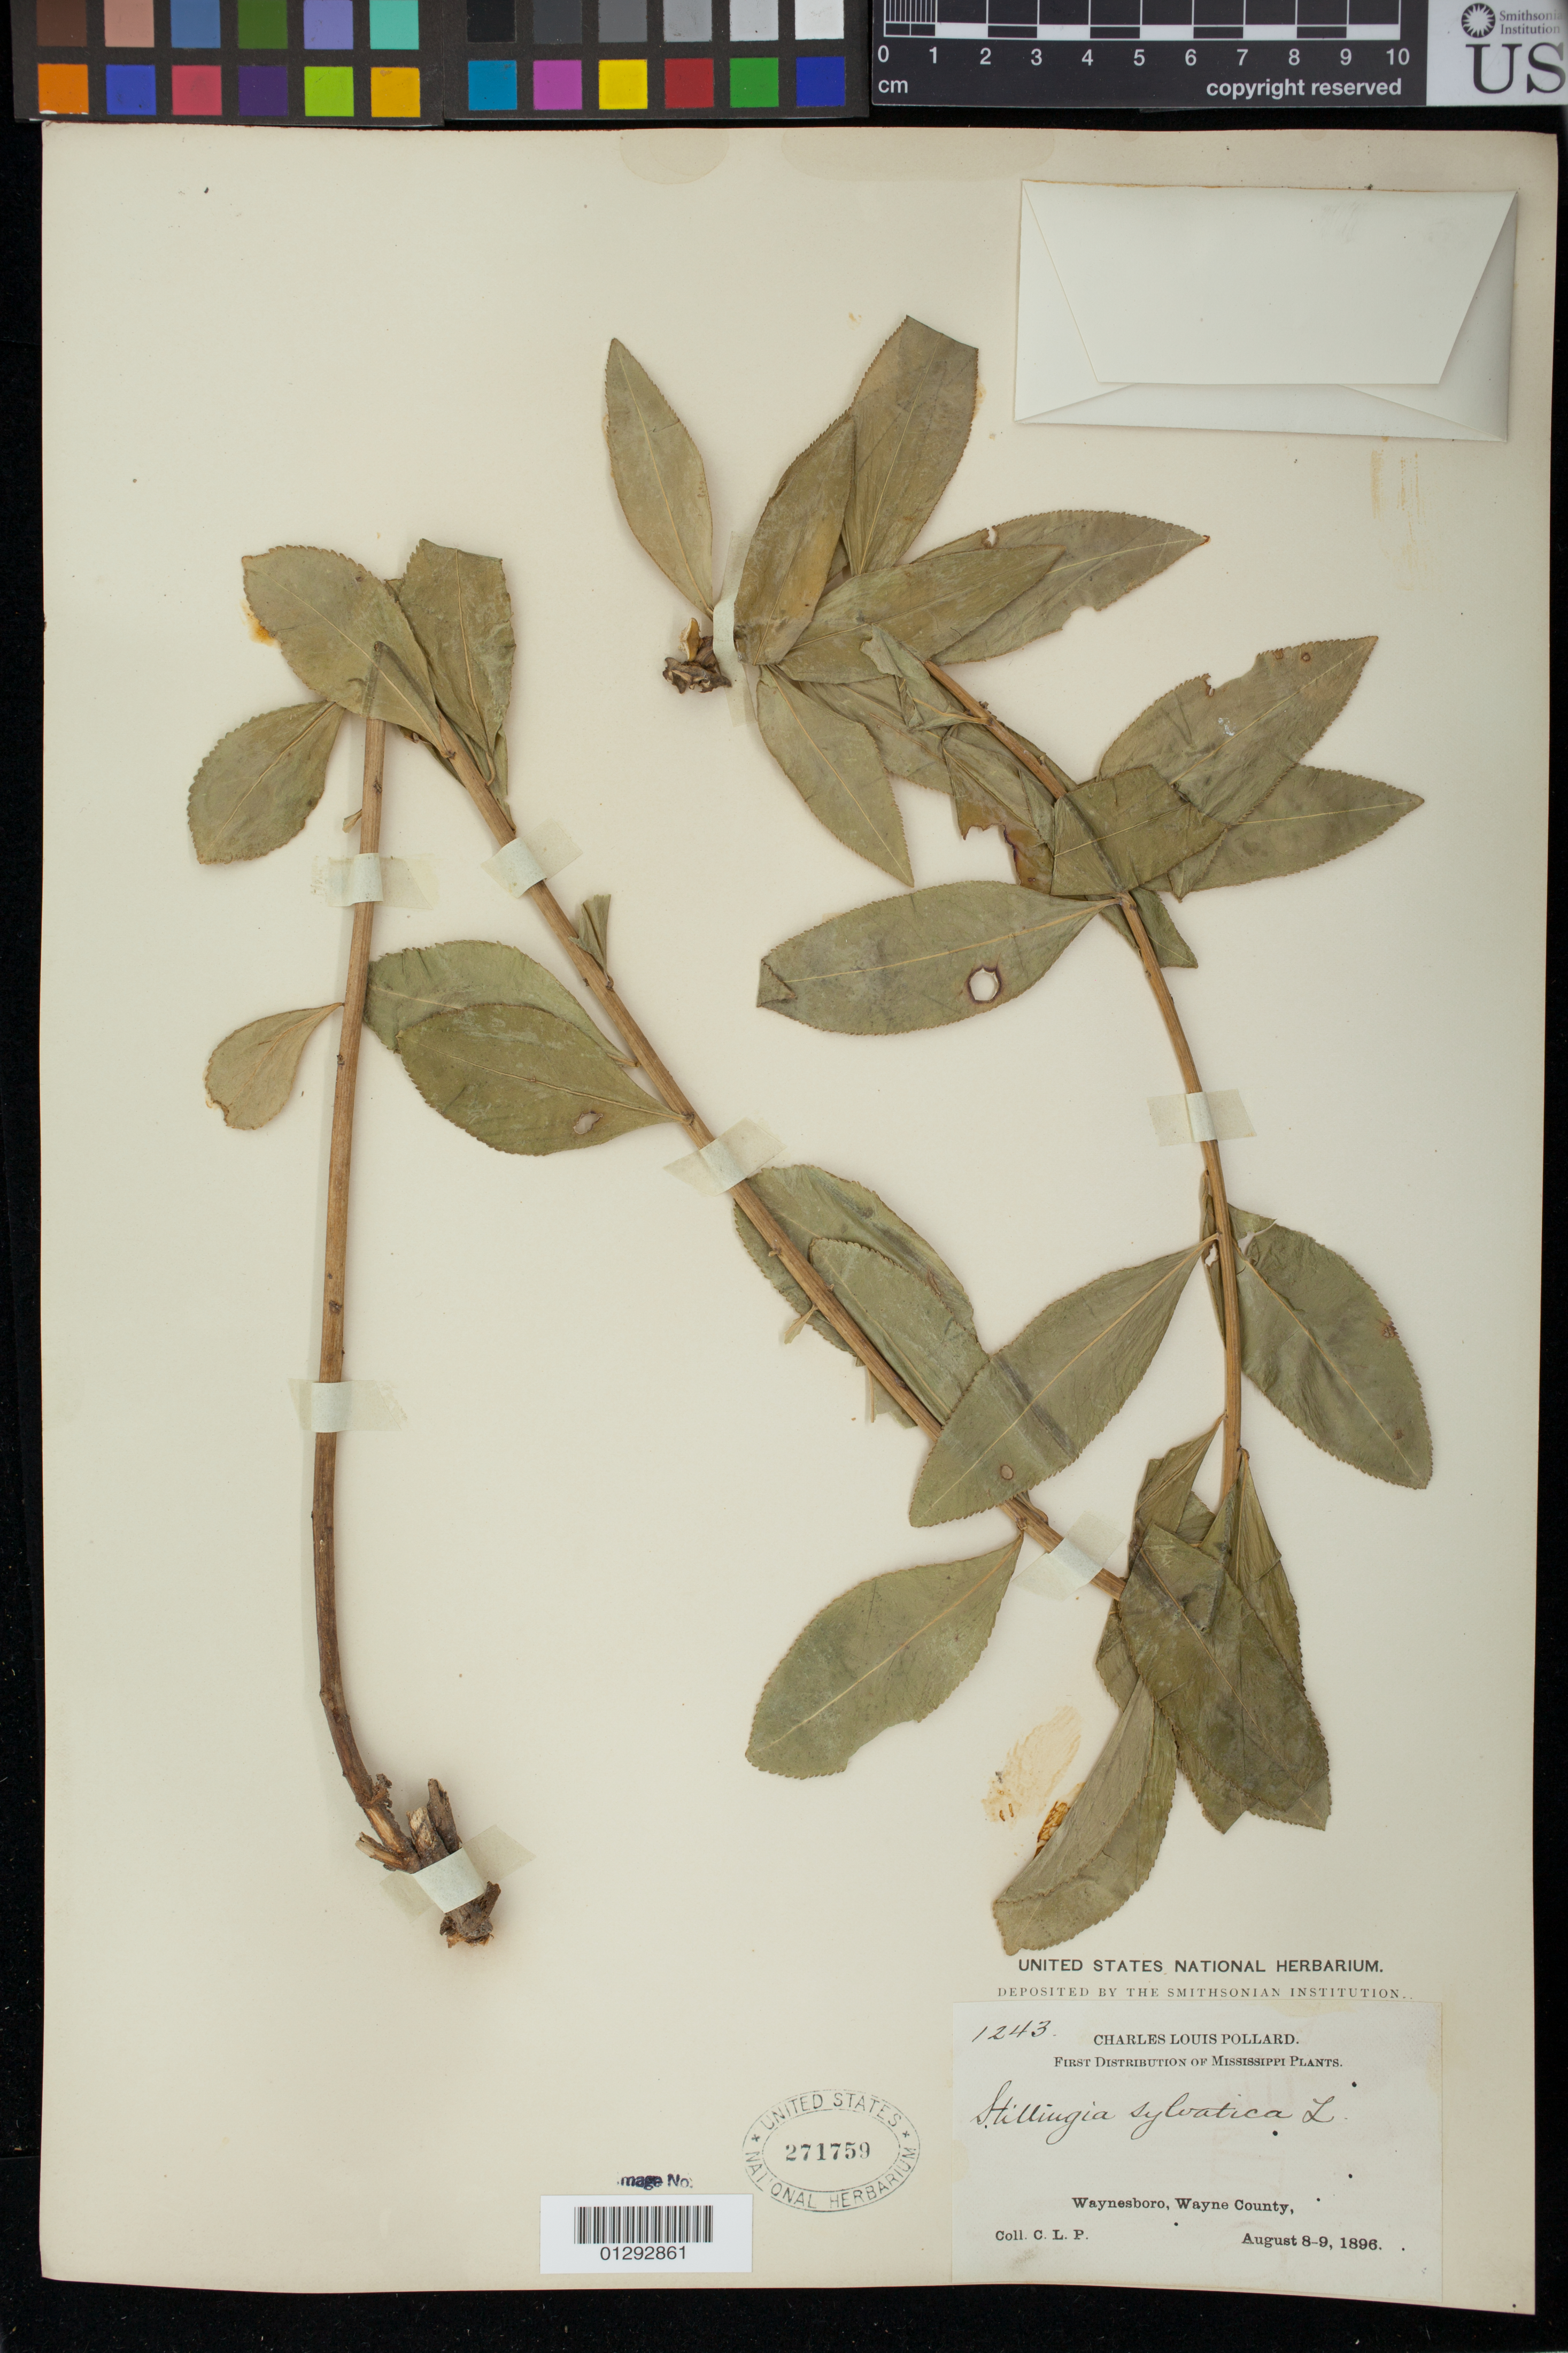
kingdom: Plantae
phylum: Tracheophyta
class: Magnoliopsida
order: Malpighiales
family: Euphorbiaceae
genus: Stillingia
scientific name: Stillingia sylvatica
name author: L.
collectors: C. L. Pollard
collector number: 1243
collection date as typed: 08 Aug 1896 to 09 Aug 1896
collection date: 1896-08-08/1896-08-09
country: United States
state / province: Mississippi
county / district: Wayne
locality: Waynesboro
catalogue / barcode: US 271759